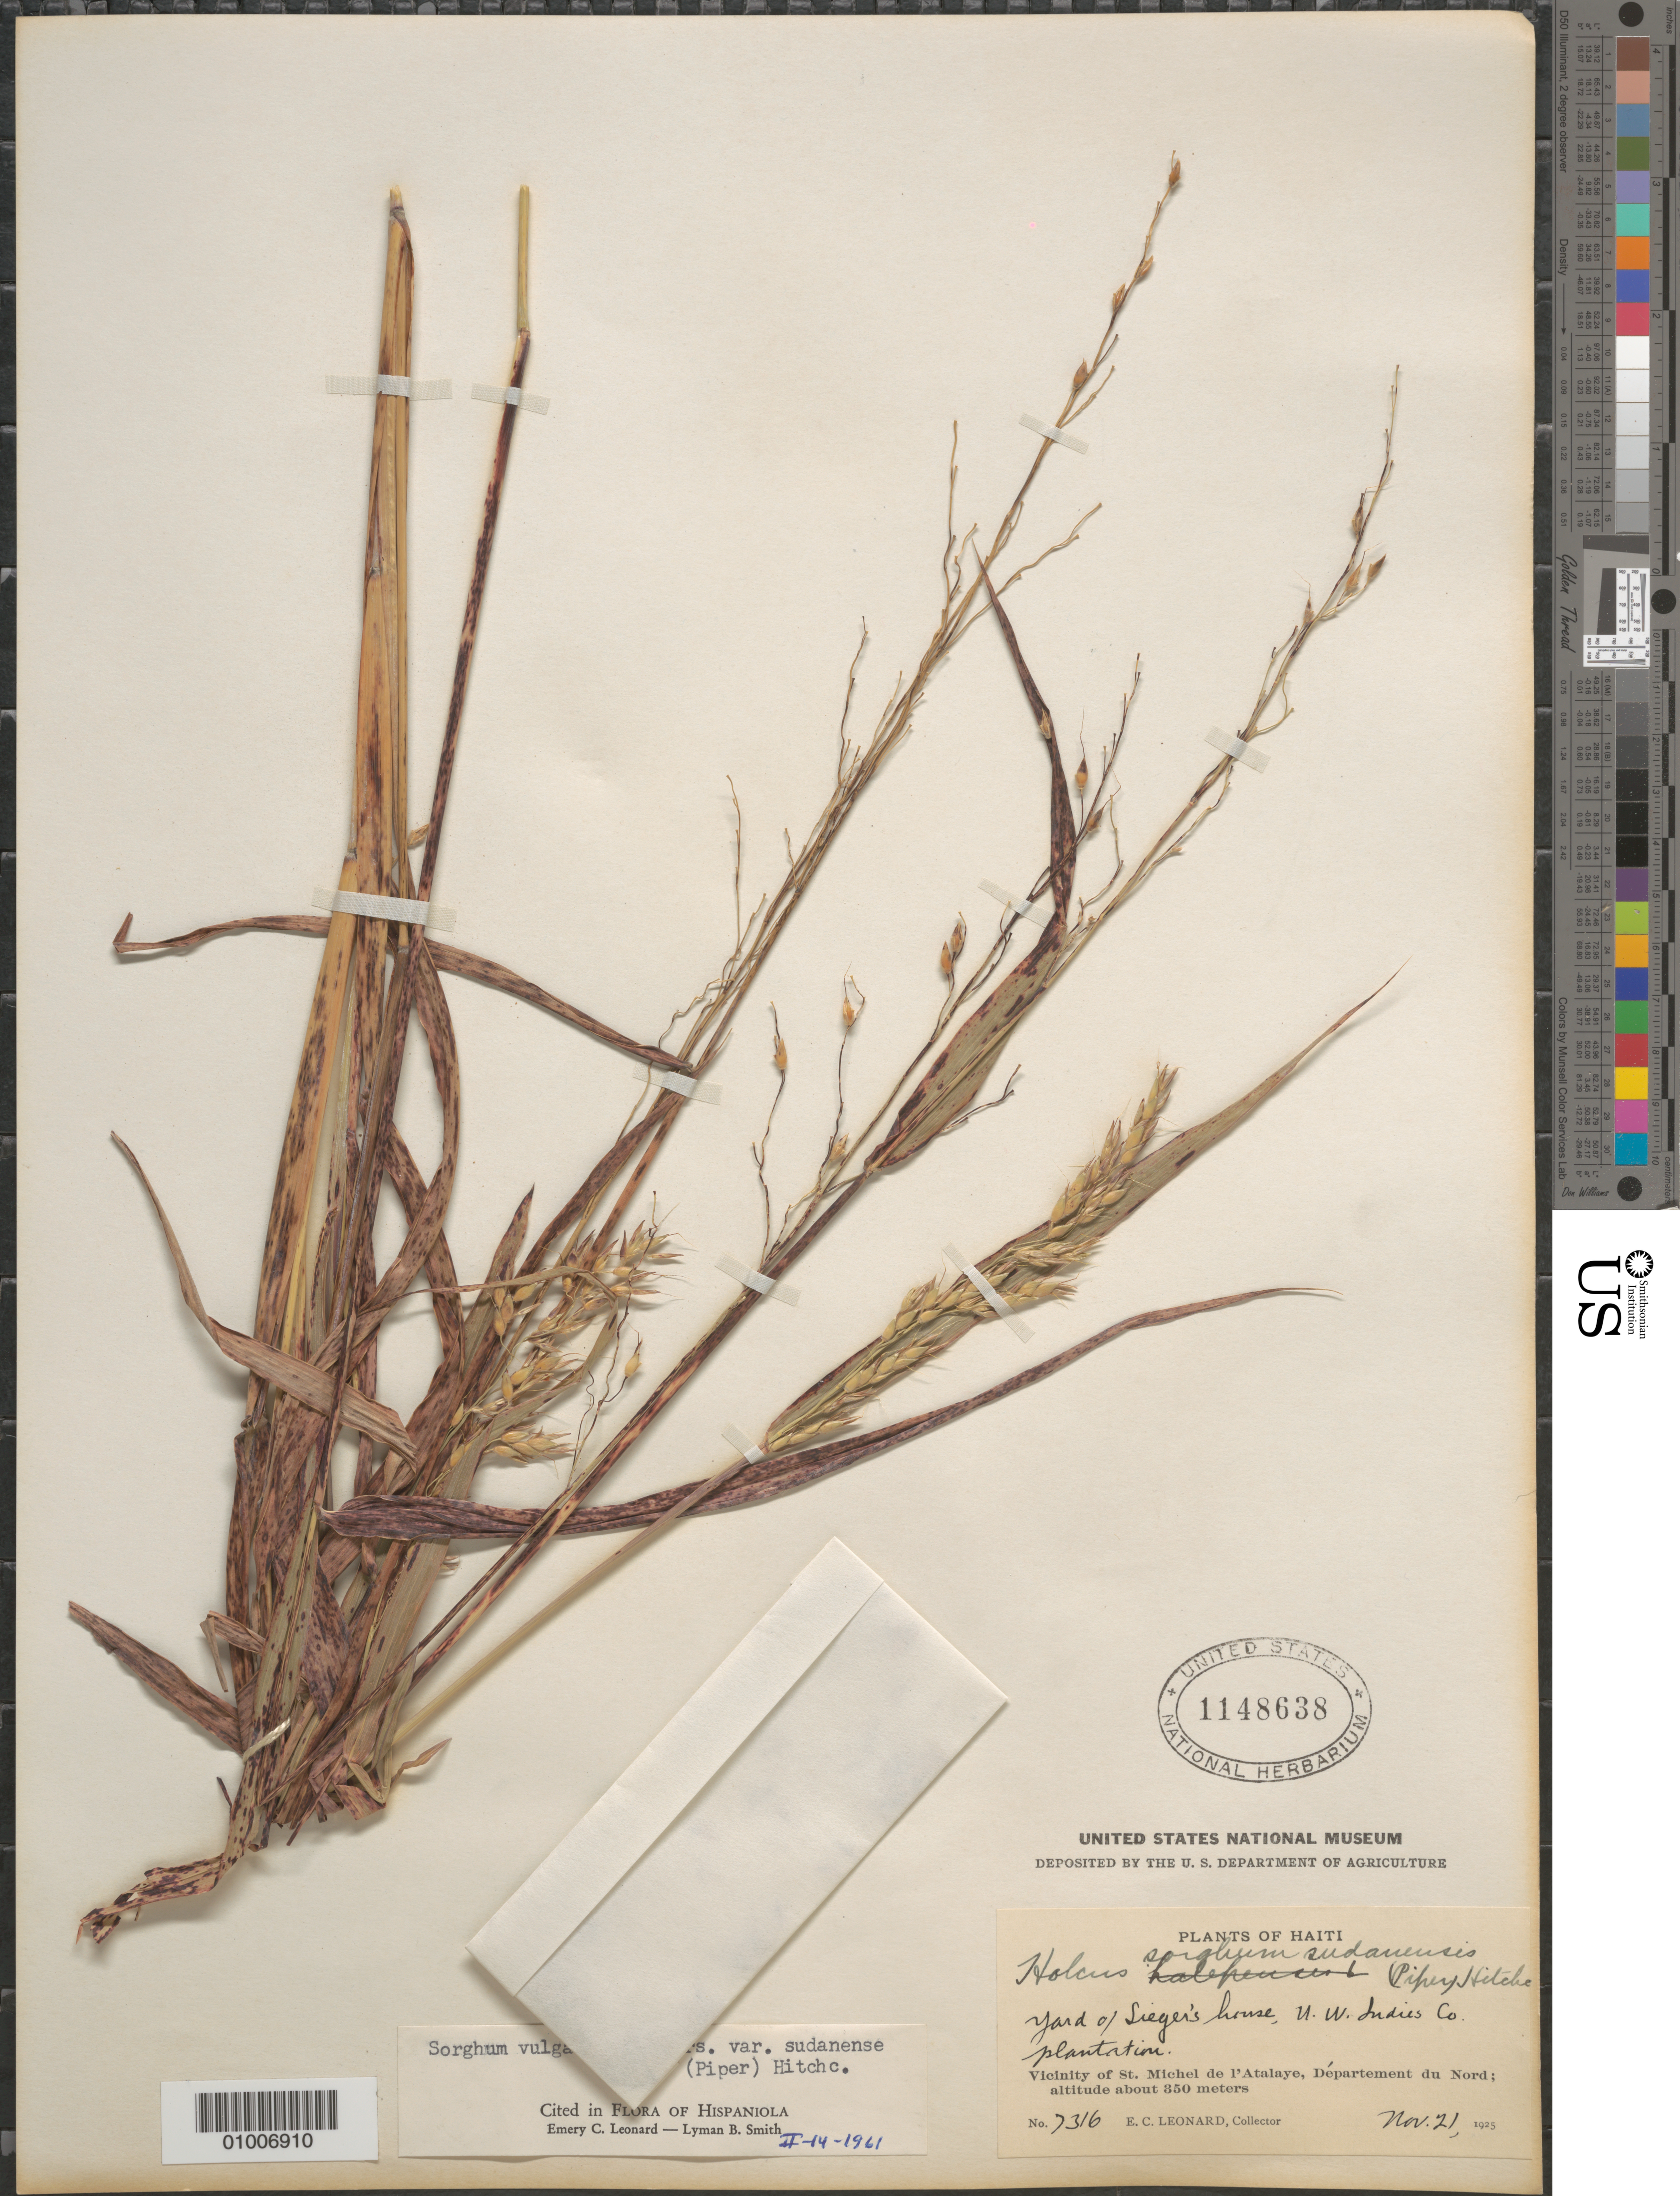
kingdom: Plantae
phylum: Tracheophyta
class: Liliopsida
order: Poales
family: Poaceae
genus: Sorghum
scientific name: Sorghum bicolor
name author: (L.) Moench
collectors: E. C. Leonard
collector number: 7316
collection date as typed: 21 Nov 1925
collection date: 1925-11-21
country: Haiti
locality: Yard of Sieger's house, N.W. Judies Co plantation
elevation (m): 350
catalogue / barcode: US 1148638